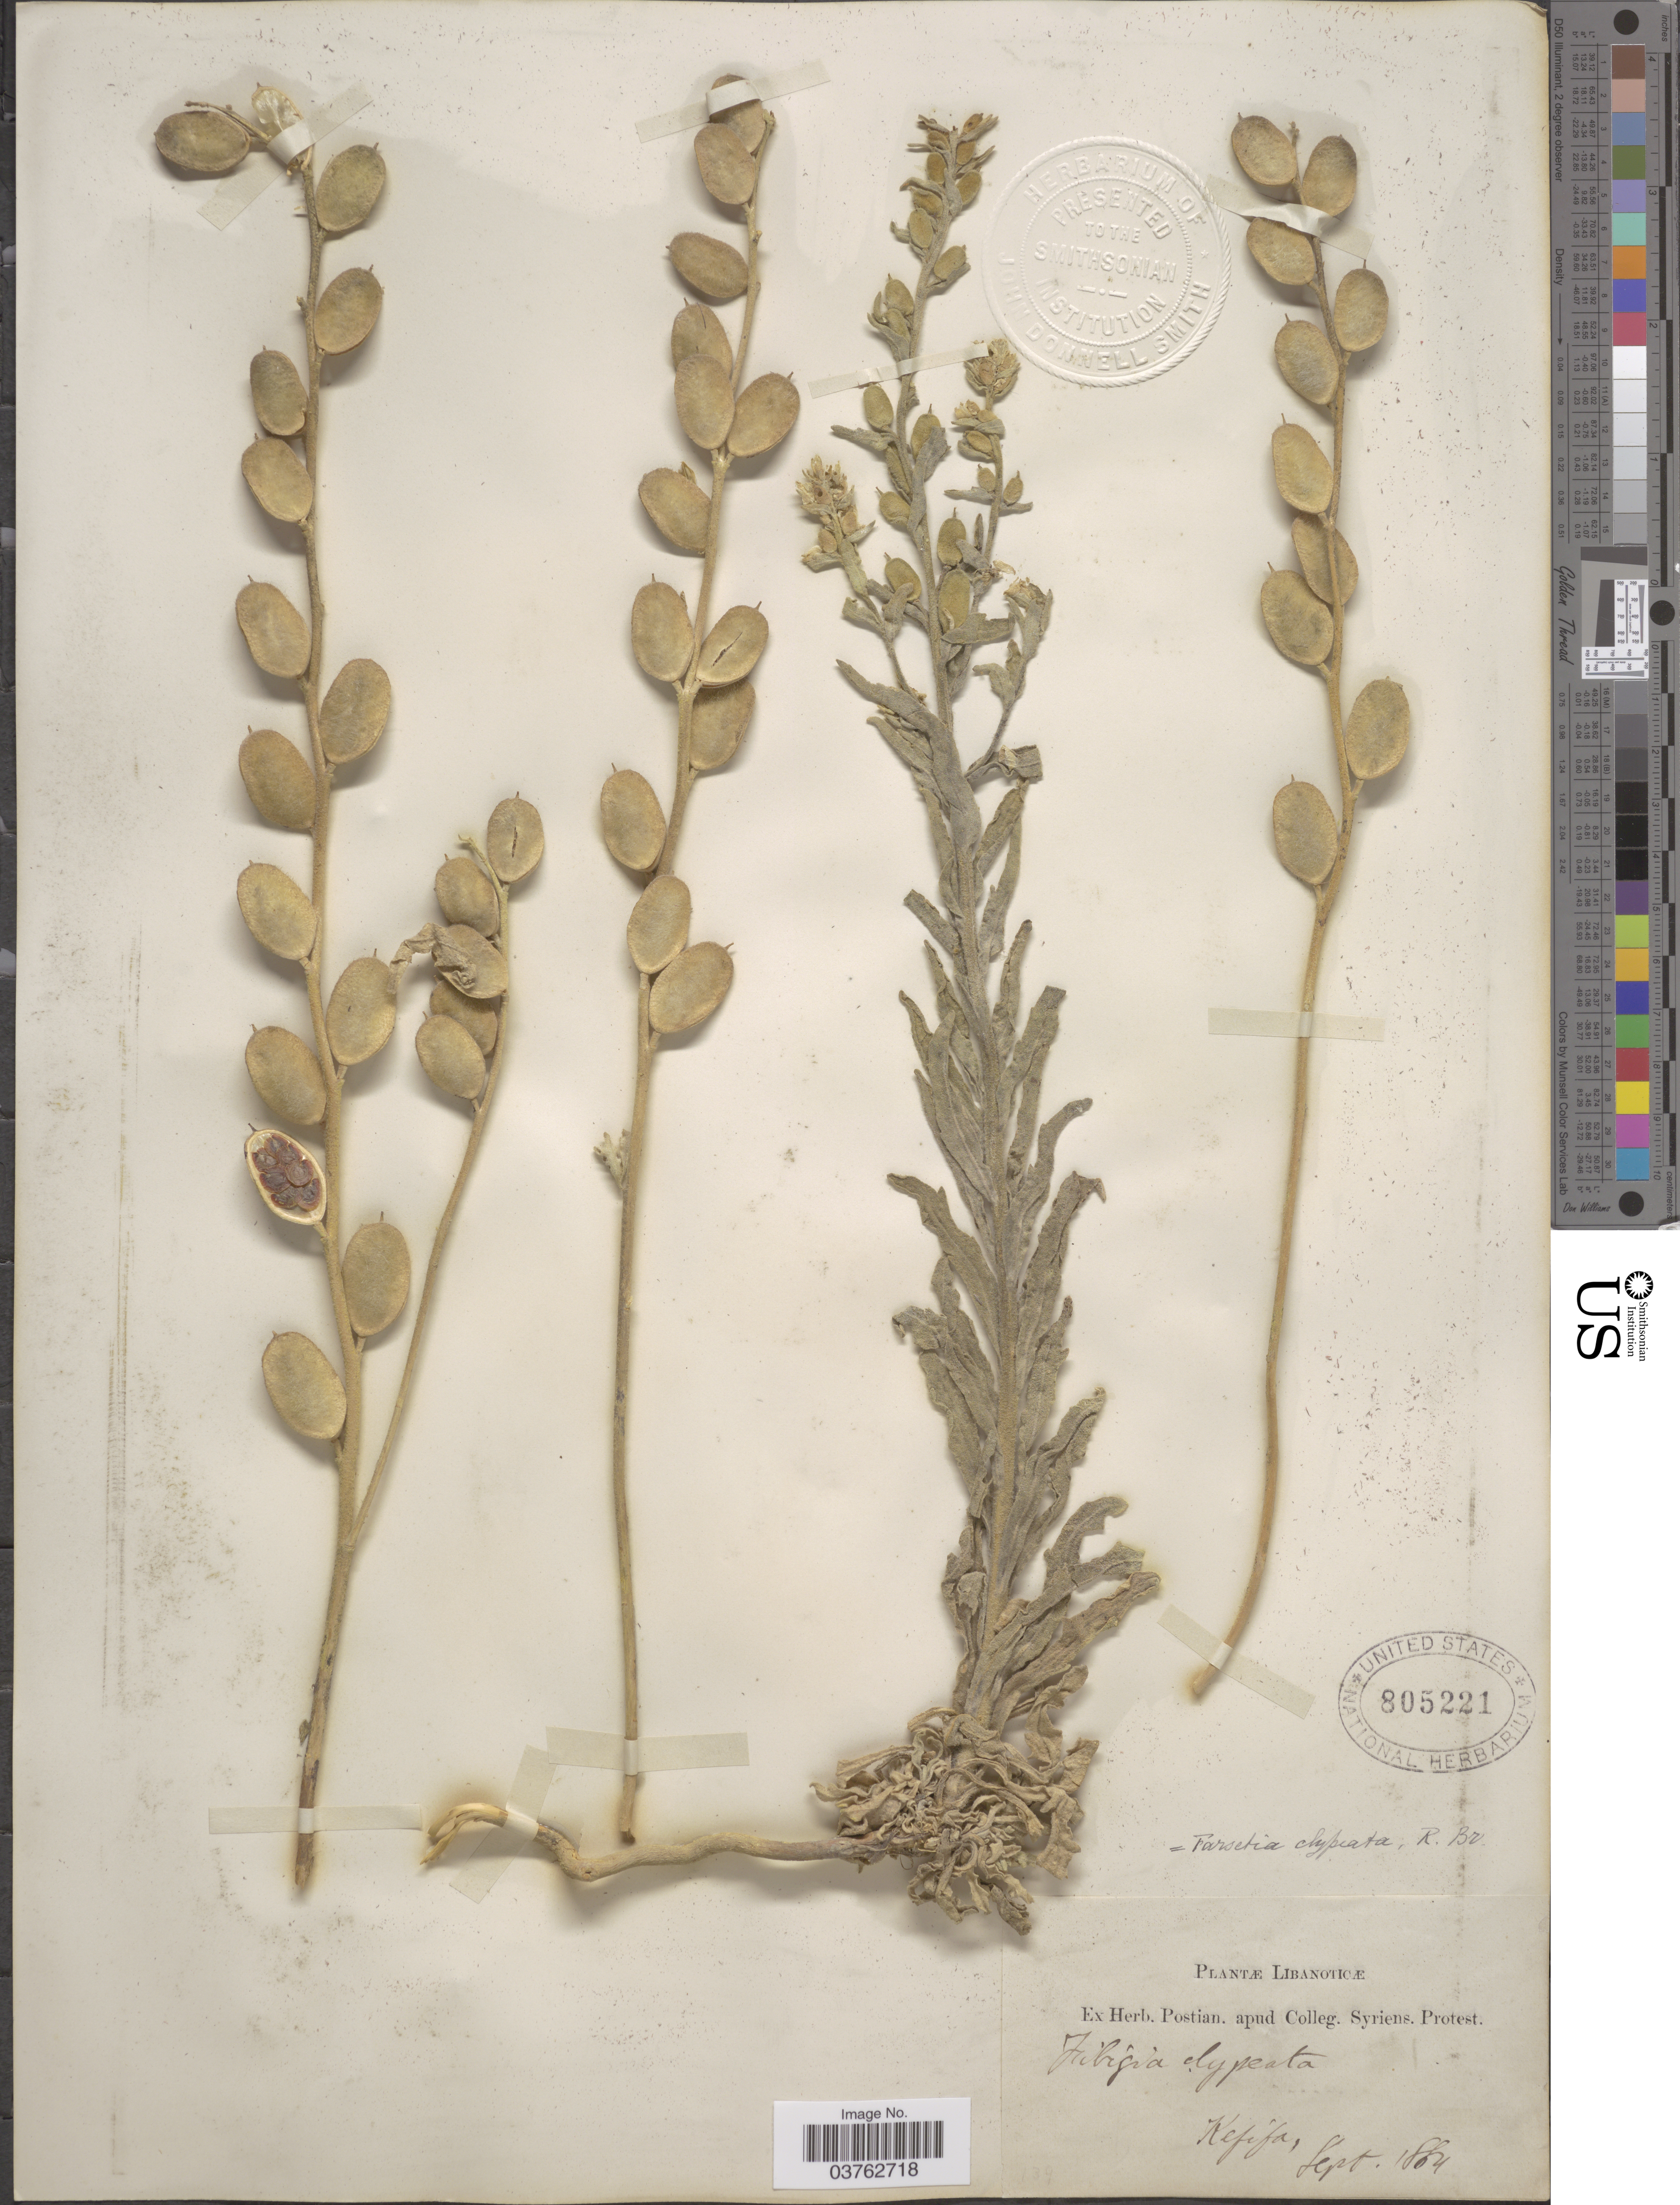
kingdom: Plantae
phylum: Tracheophyta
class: Magnoliopsida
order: Brassicales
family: Brassicaceae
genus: Fibigia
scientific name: Fibigia clypeata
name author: (L.) Medik.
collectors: ex herb. Postian. apud Colleg. Syriens. Protest. USE "Fannie P. A. Shepard" (10308853) AS PRIMARY COLLECTOR INSTEAD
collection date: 1864-09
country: Lebanon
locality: Kefija [interpreted].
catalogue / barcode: US 805221